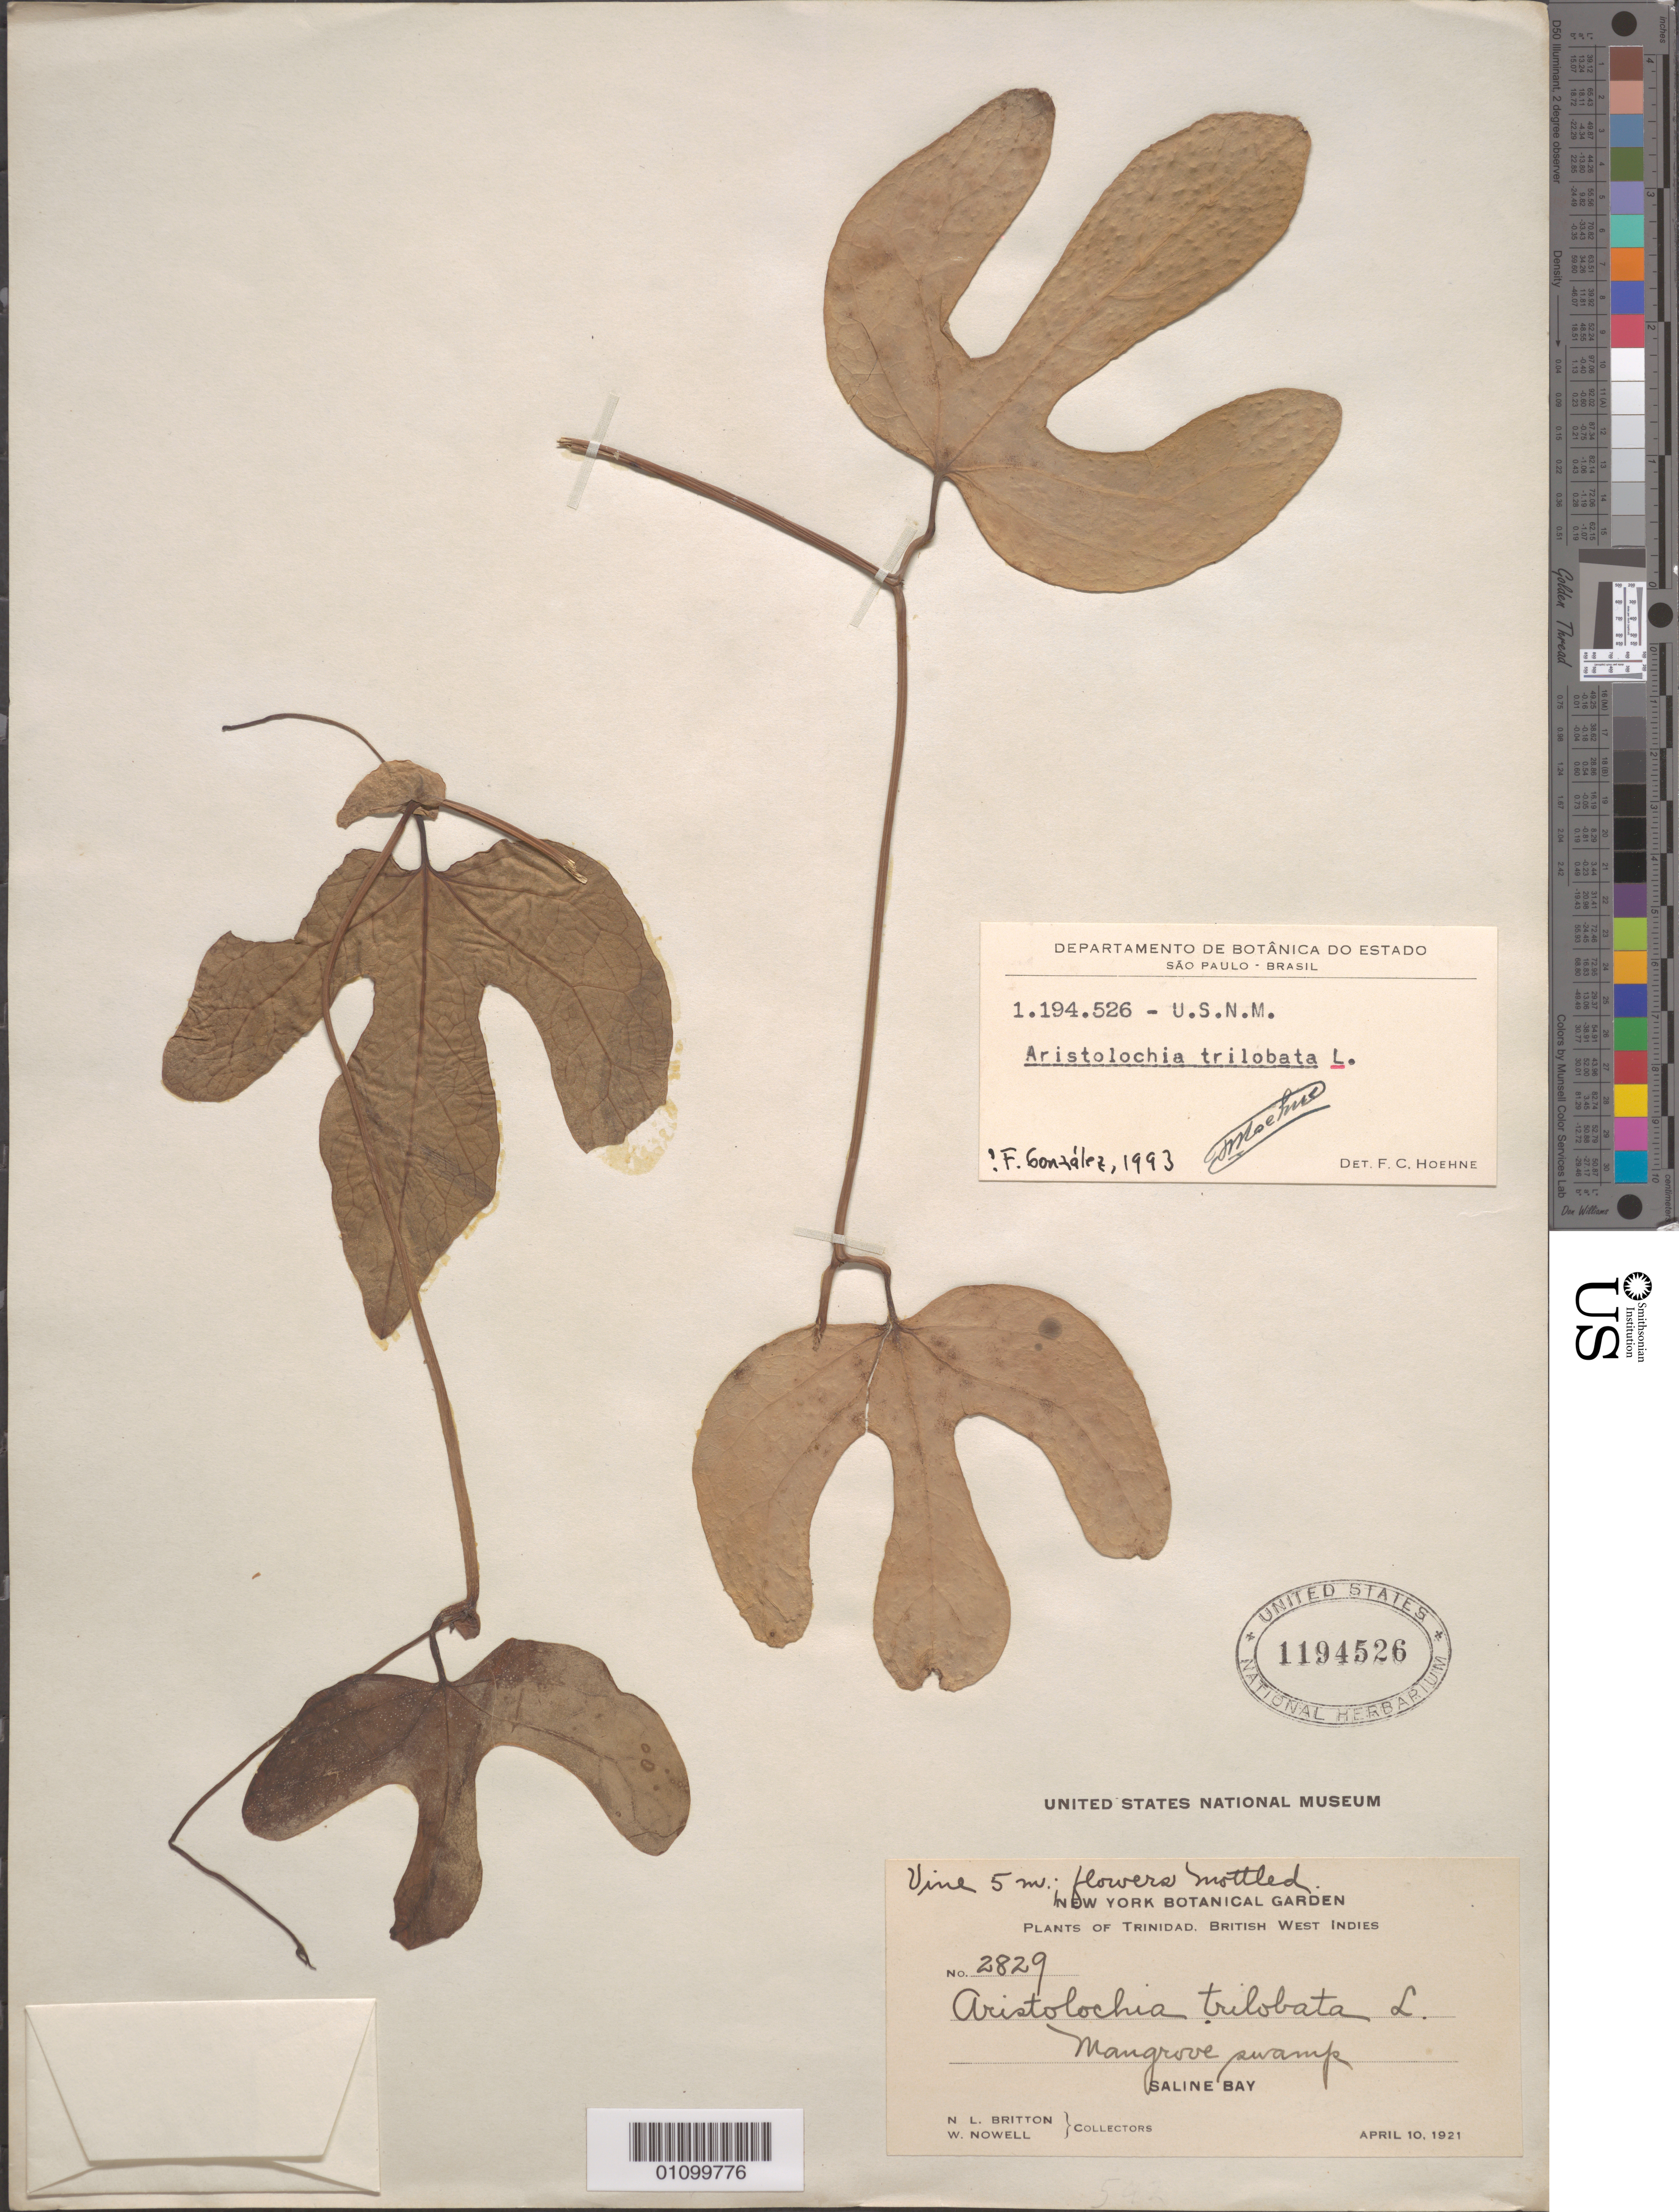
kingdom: Plantae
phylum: Tracheophyta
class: Magnoliopsida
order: Piperales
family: Aristolochiaceae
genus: Aristolochia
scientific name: Aristolochia trilobata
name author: L.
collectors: N. Britton & W. Nowell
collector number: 2829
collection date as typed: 10 Apr 1921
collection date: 1921-04-10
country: Trinidad and Tobago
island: Trinidad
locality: Saline Bay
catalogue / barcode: US 1194526